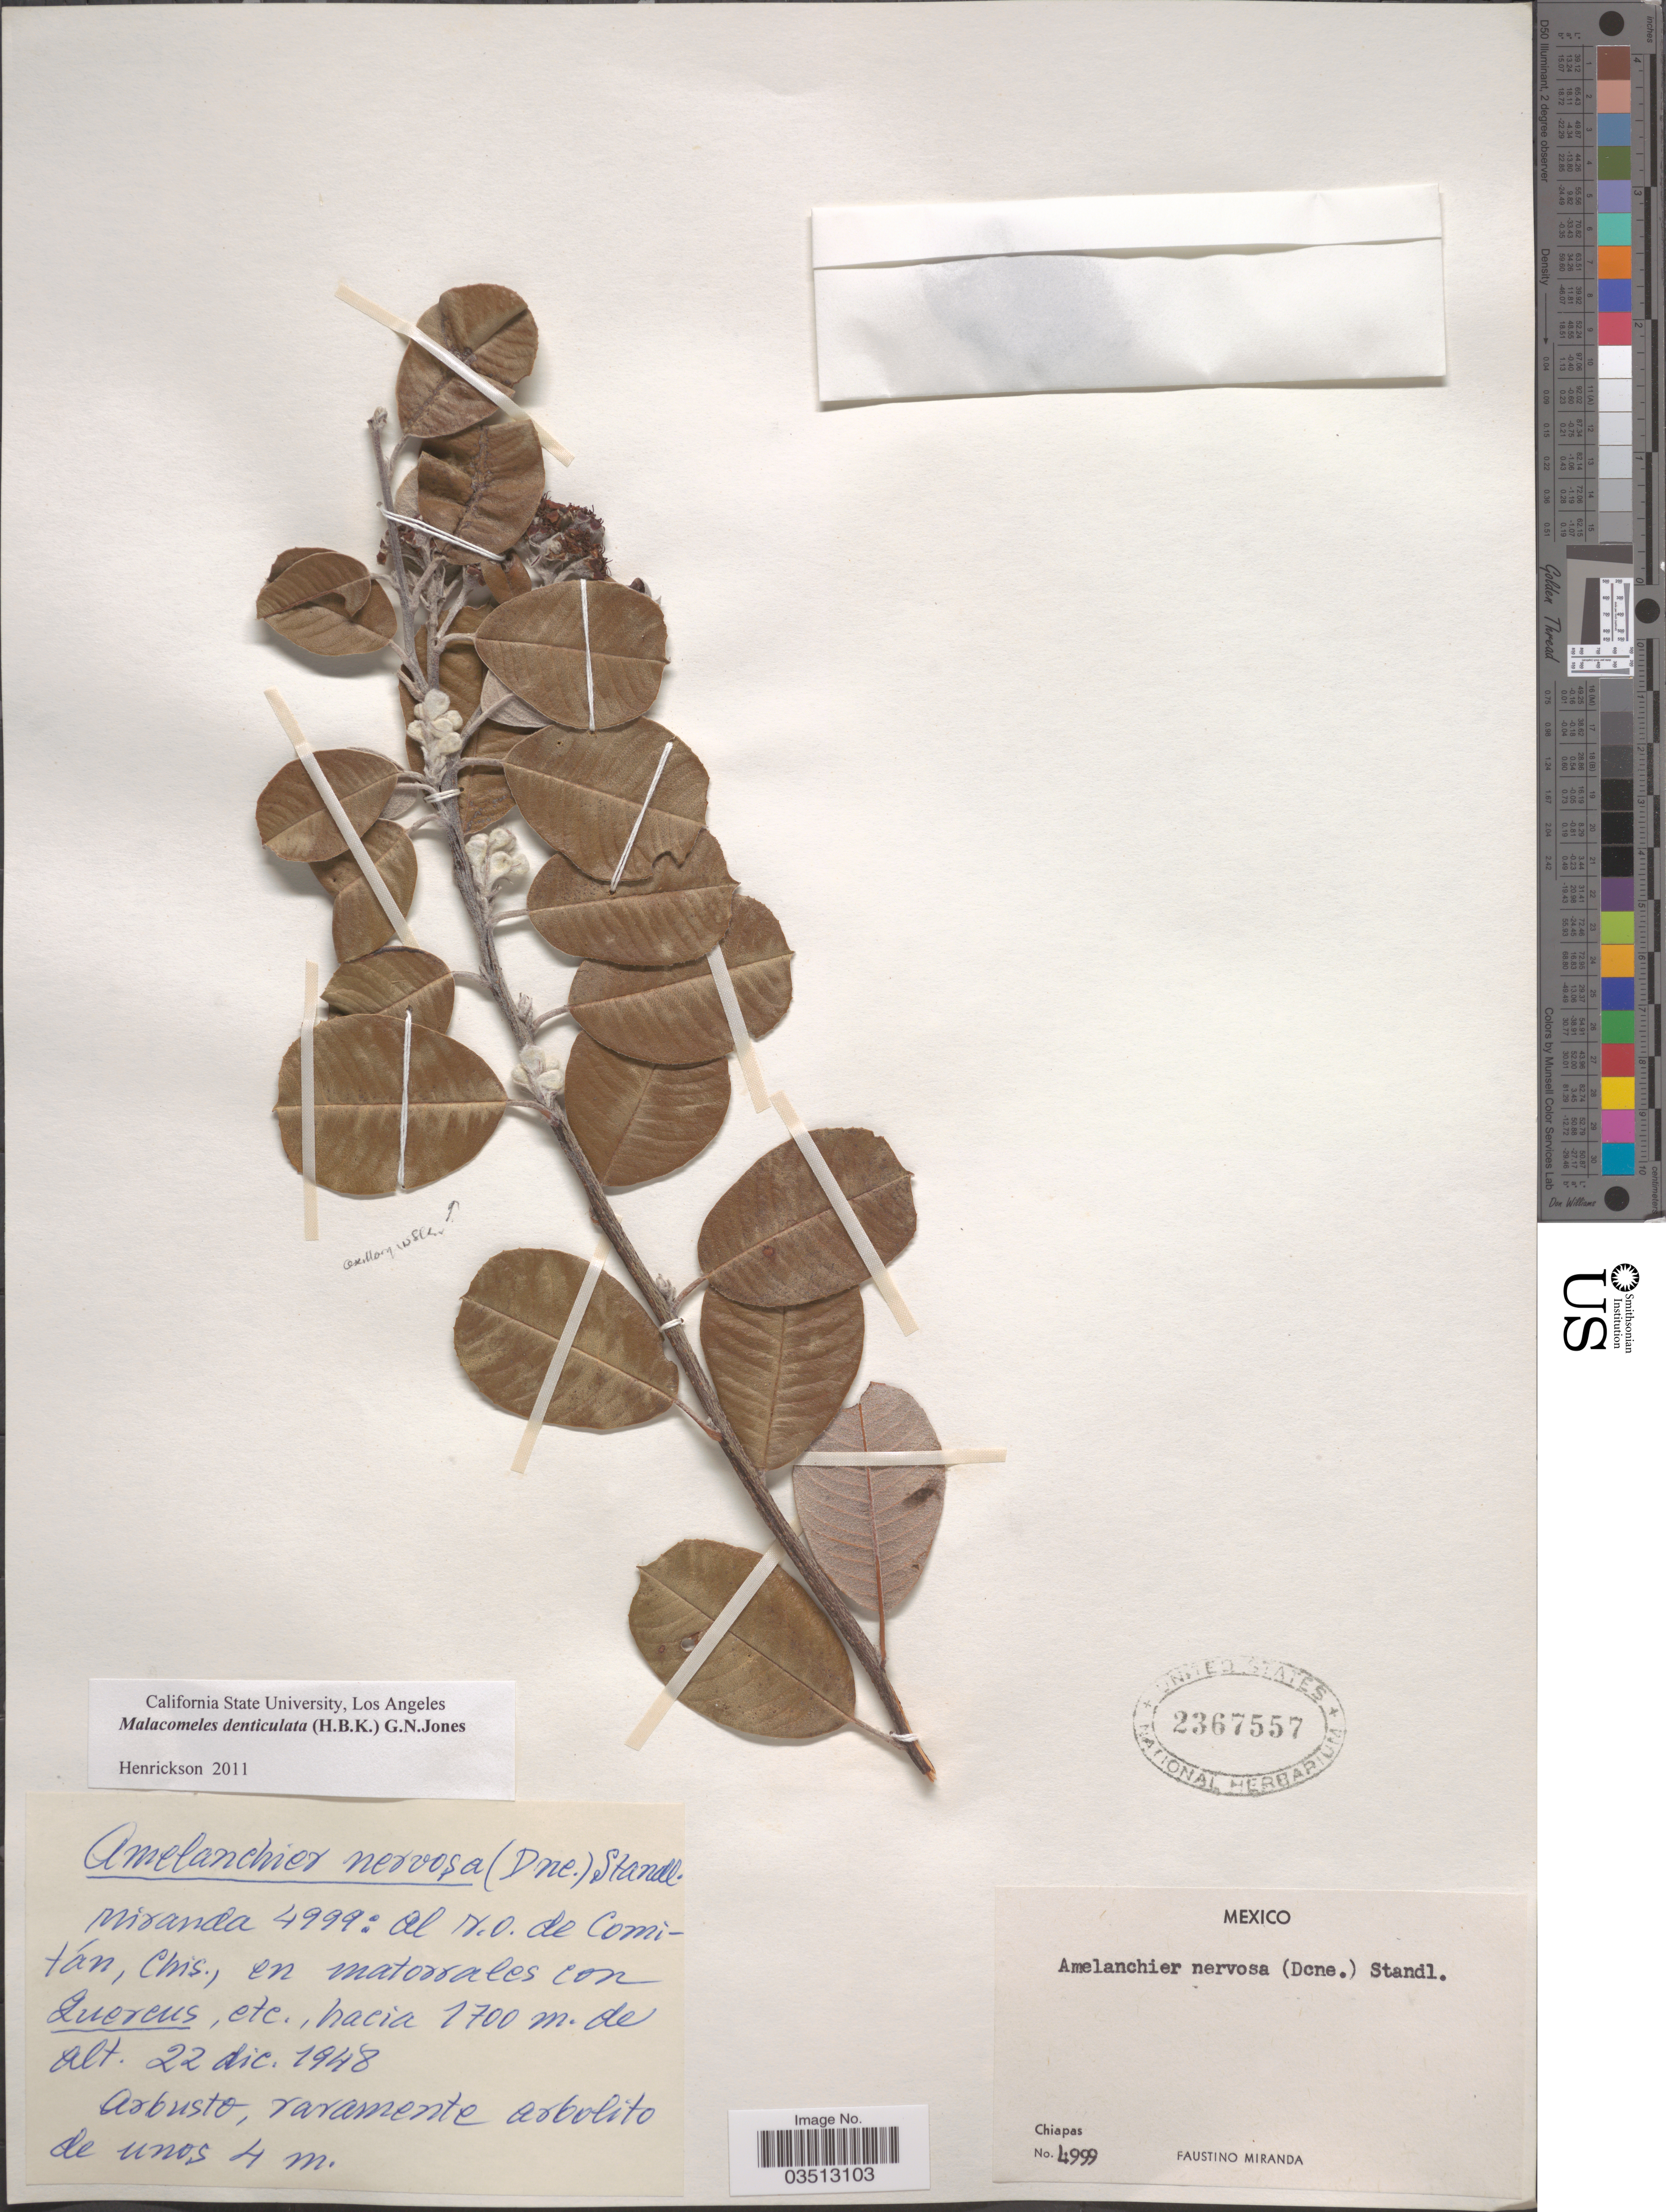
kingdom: Plantae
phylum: Tracheophyta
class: Magnoliopsida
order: Rosales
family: Rosaceae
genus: Malacomeles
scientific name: Malacomeles nervosa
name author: (Decne.) G.N. Jones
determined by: Strong, Mark T., (BOT), Smithsonian Institution - National Museum of Natural History (UNITED STATES)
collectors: F. Miranda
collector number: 4999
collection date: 1948-12-22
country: Mexico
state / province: Chiapas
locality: Al N. O. de Comitán.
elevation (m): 1700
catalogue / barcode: US 2367557